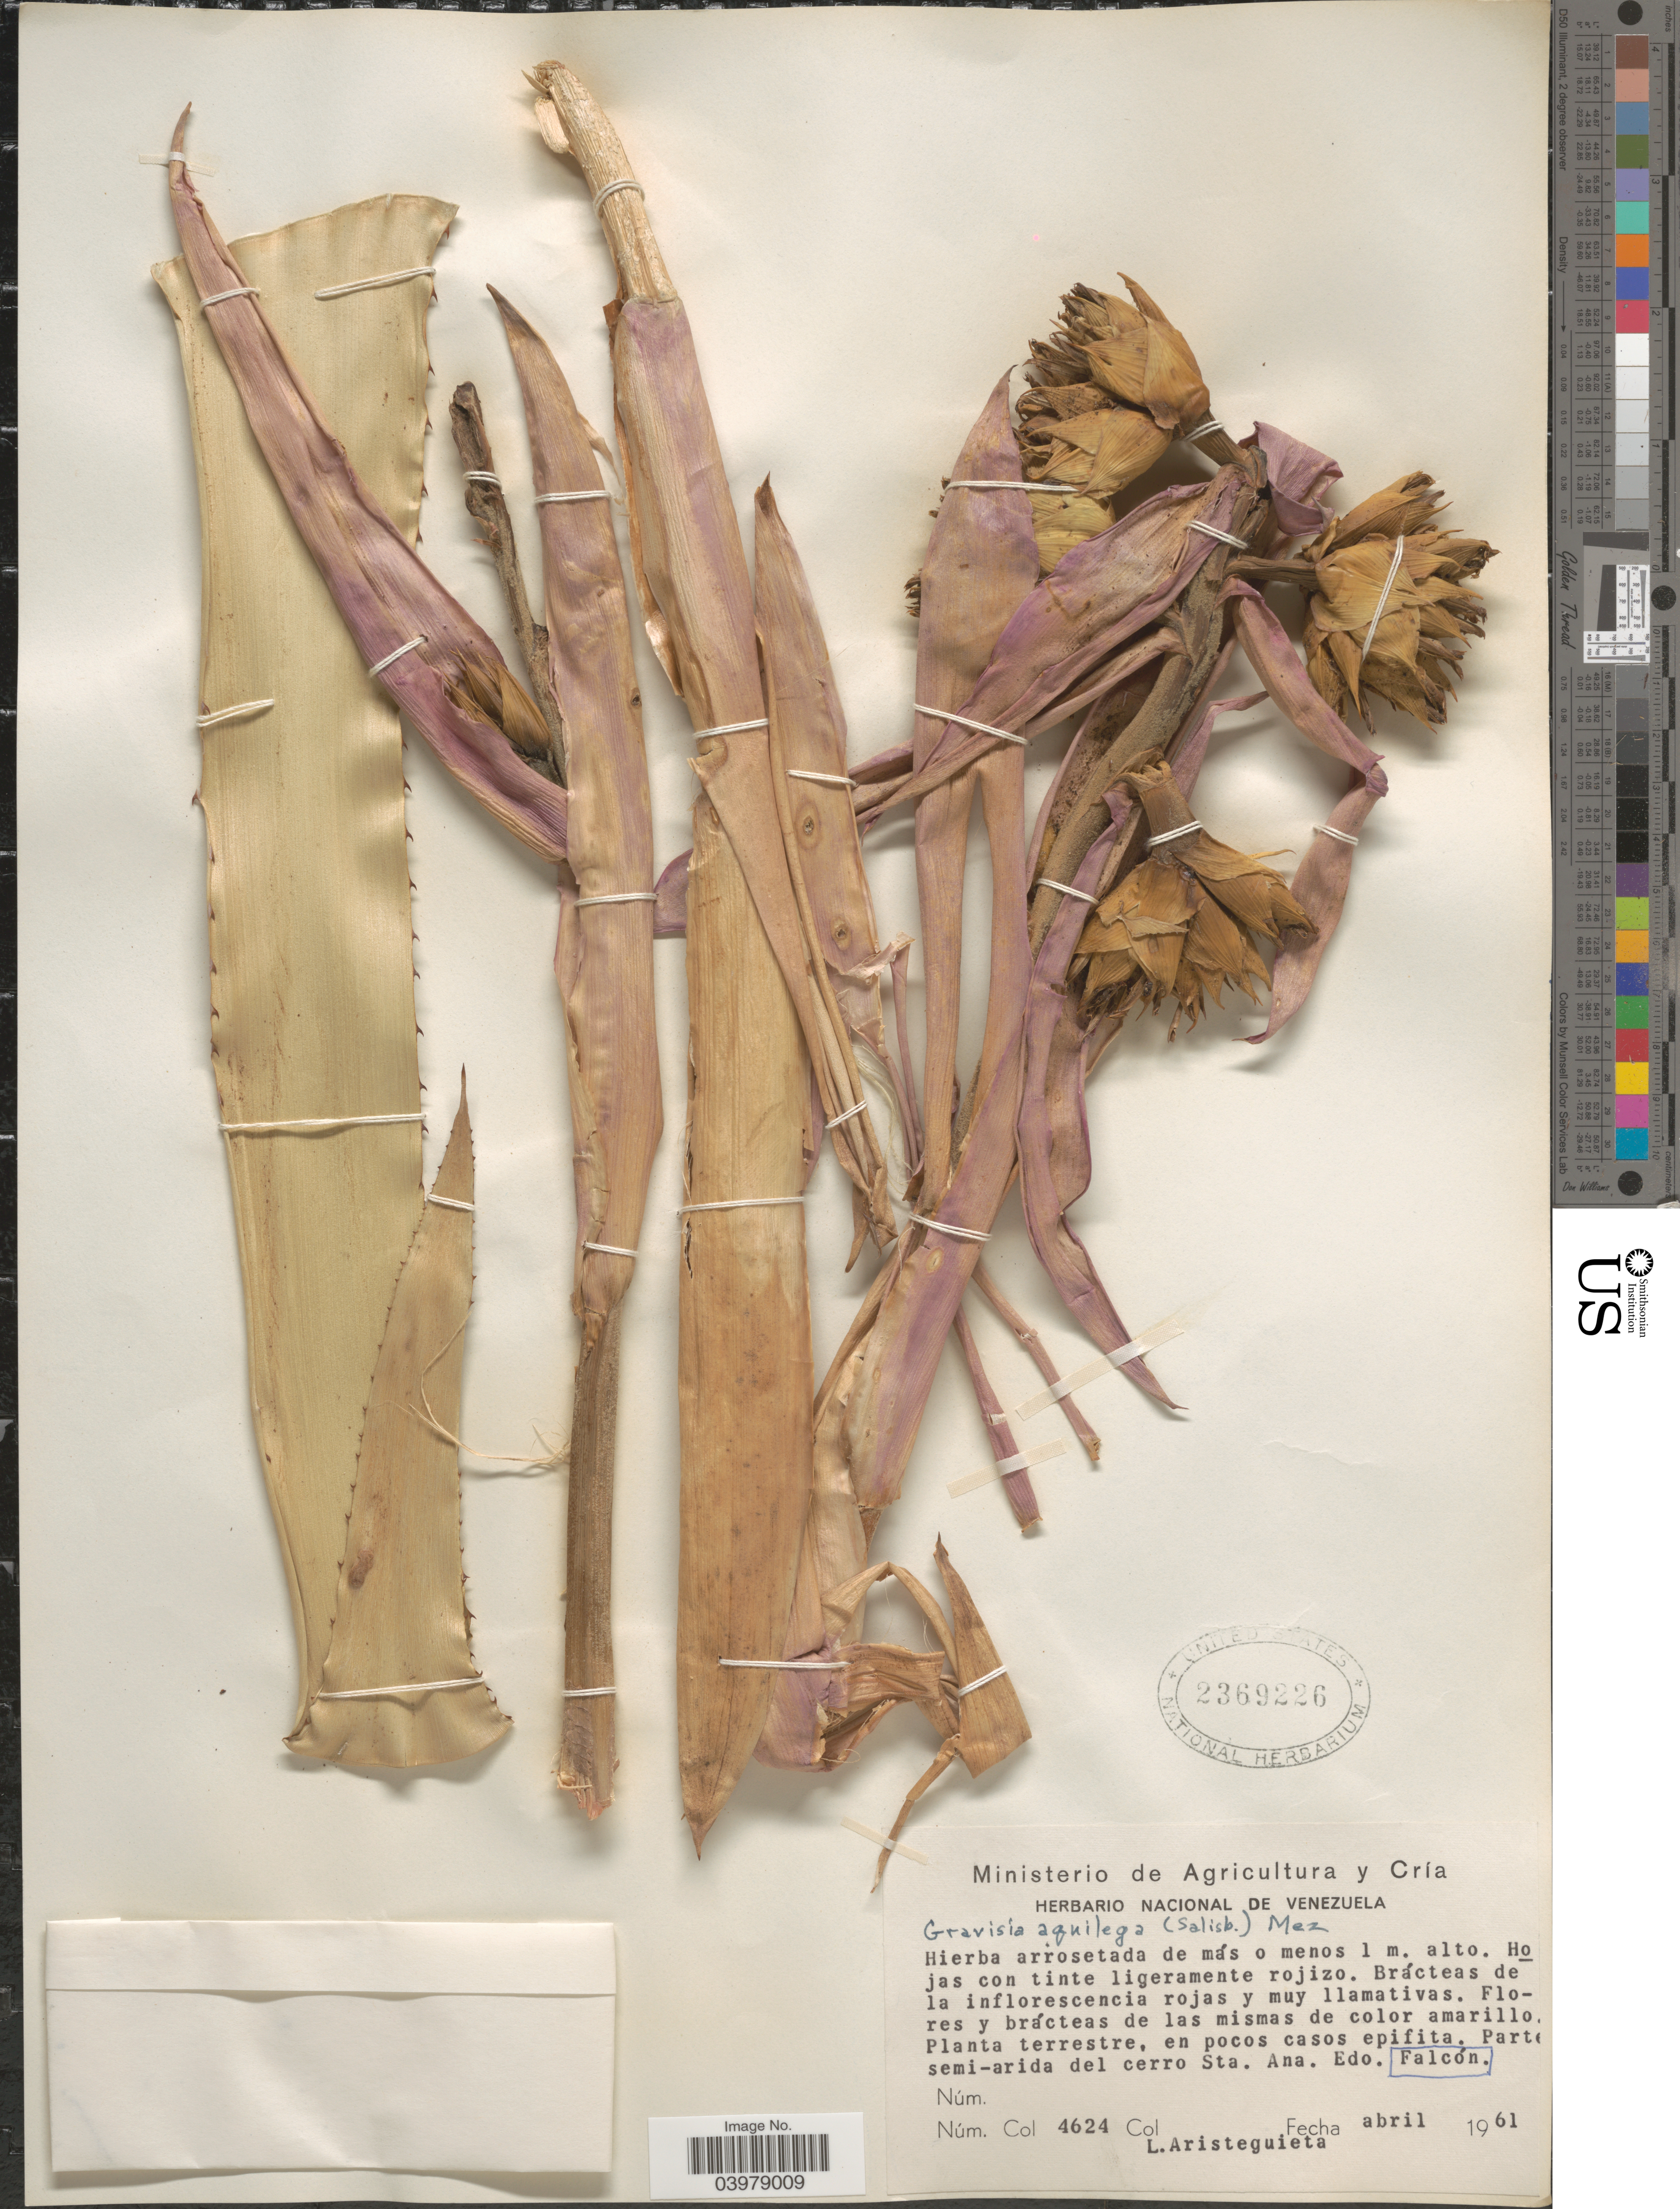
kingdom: Plantae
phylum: Tracheophyta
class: Liliopsida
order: Poales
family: Bromeliaceae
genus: Aechmea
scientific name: Aechmea aquilega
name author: (Salisb.) Griseb.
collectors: L. Aristeguieta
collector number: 4624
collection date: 1961-04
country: Venezuela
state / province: Falcon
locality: Cerro Sta. Ana.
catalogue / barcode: US 2369226